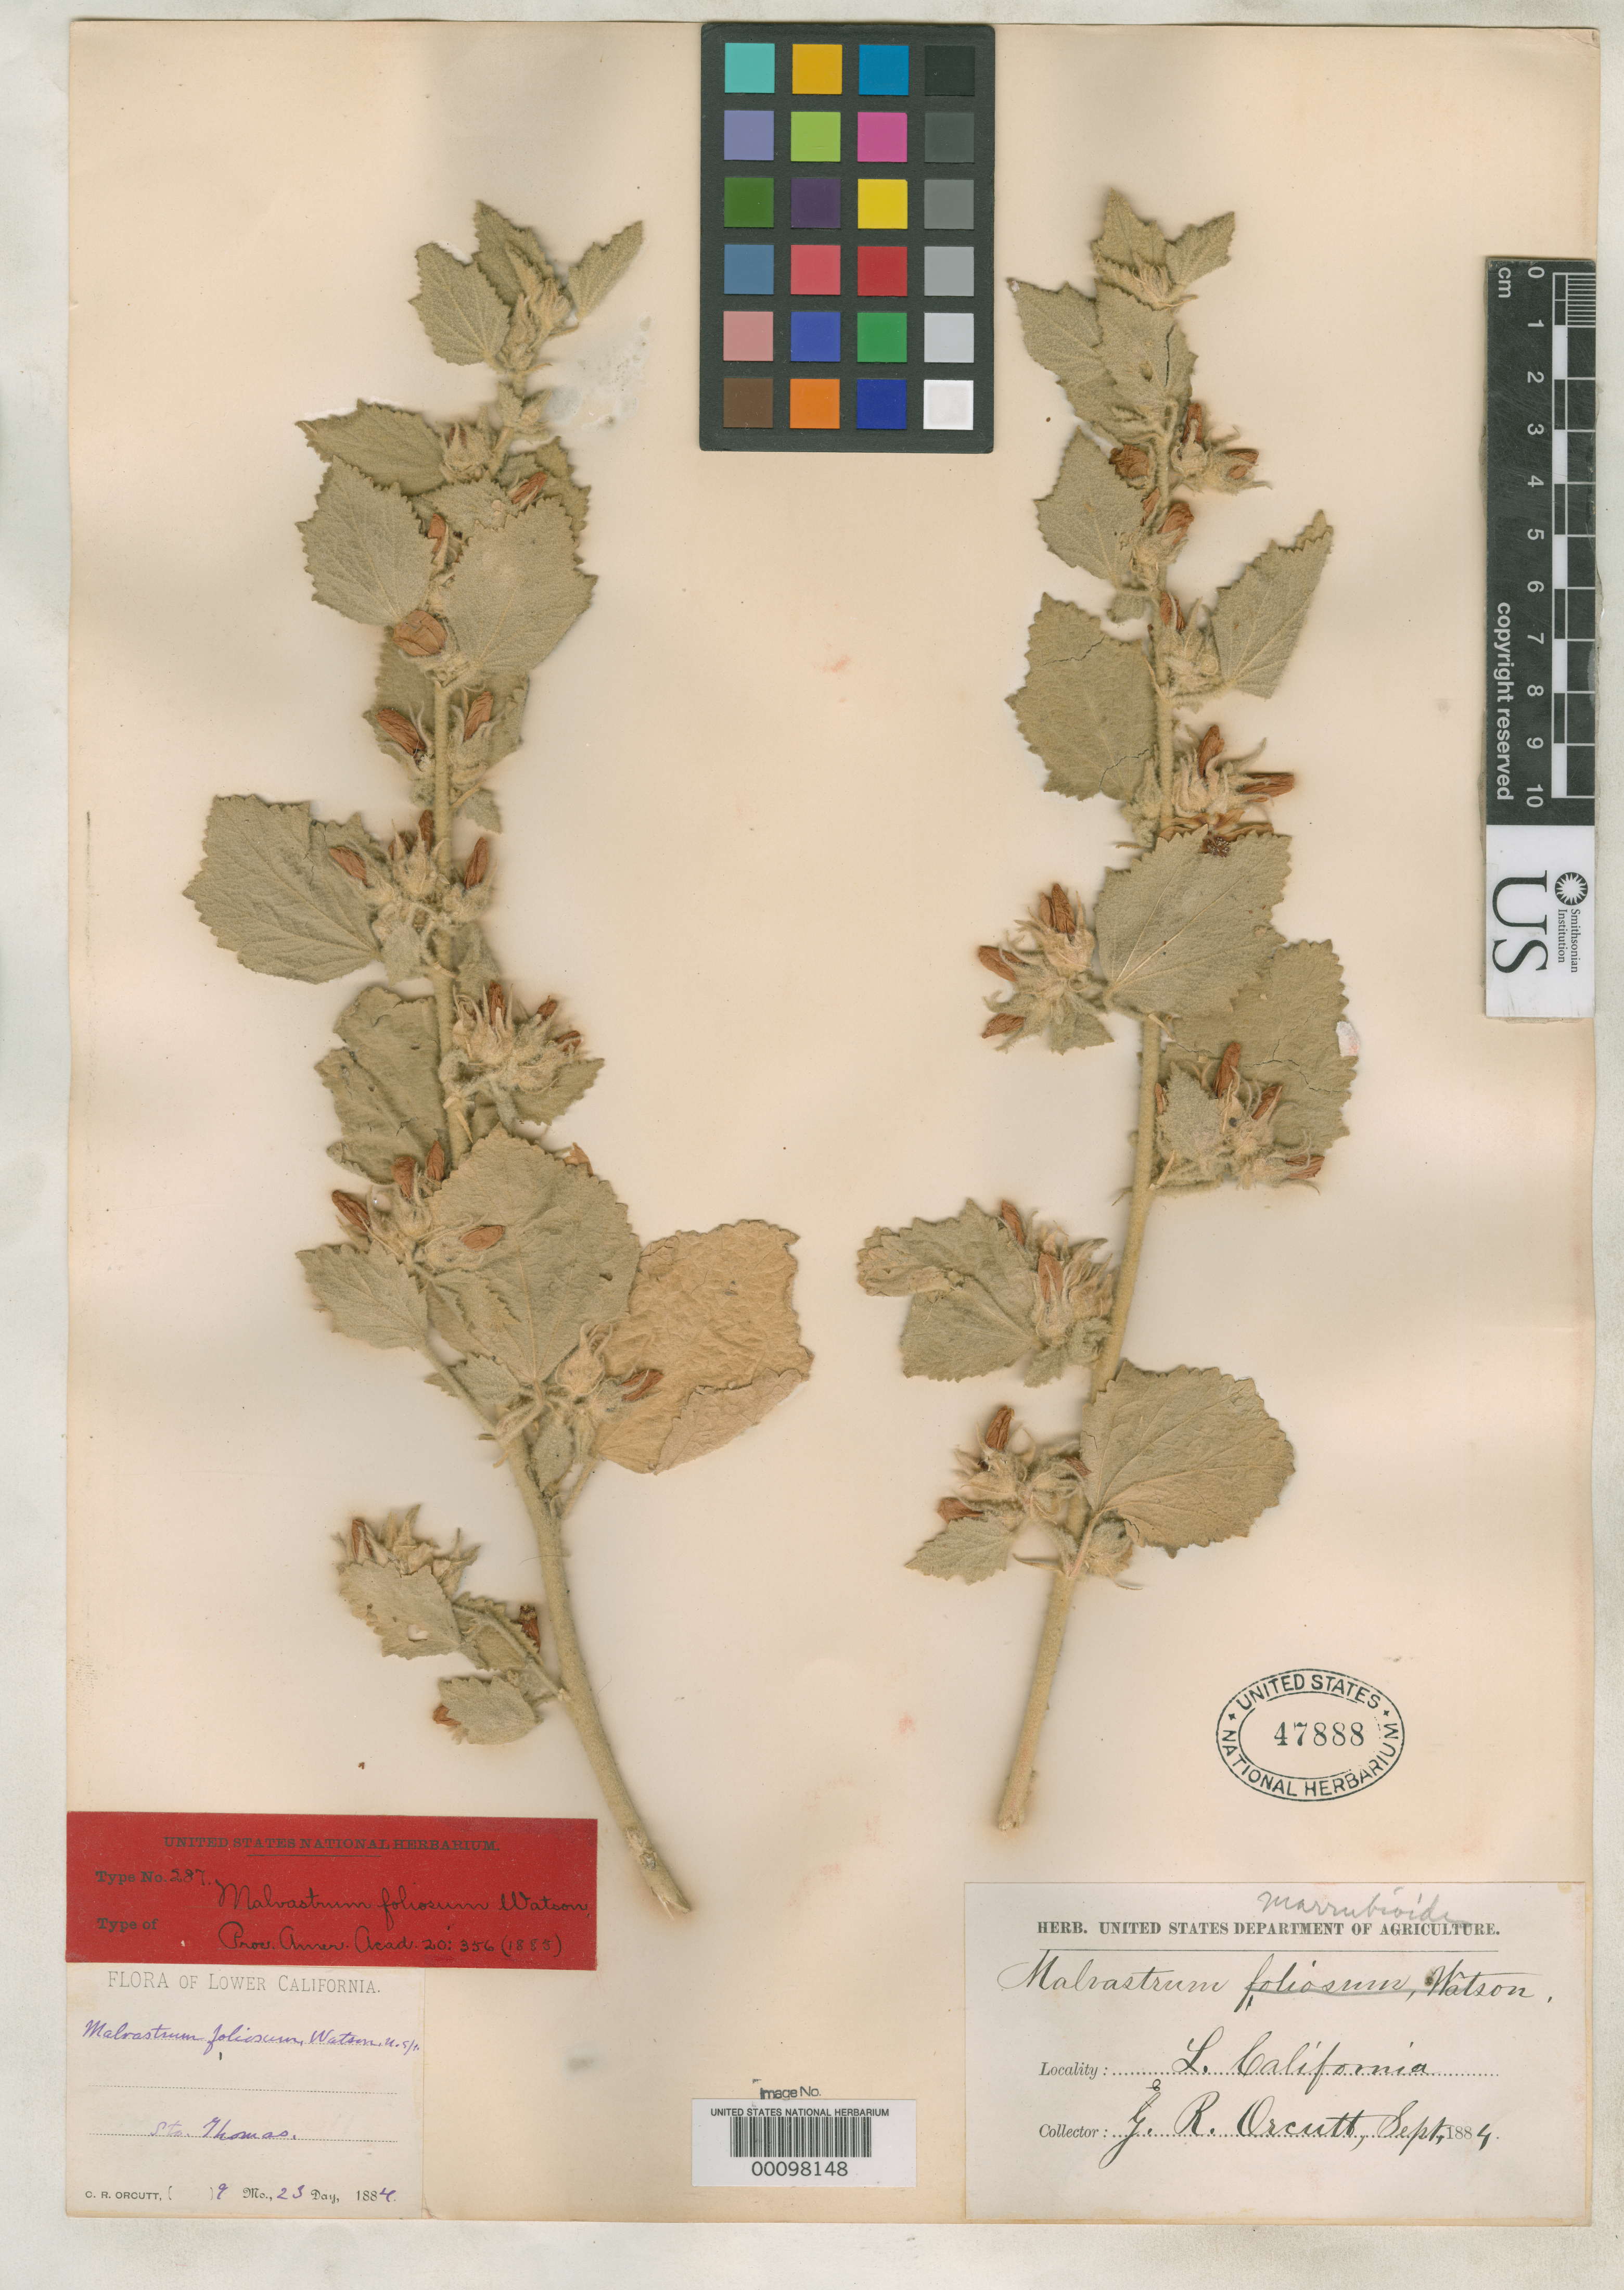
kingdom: Plantae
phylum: Tracheophyta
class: Magnoliopsida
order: Malvales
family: Malvaceae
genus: Malvastrum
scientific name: Malvastrum foliosum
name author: S. Watson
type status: Type Collection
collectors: C. R. Orcutt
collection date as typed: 23 Sep 1884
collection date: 1884-09-23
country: Mexico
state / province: Baja California Norte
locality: Santo Tomas.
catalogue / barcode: US 47888